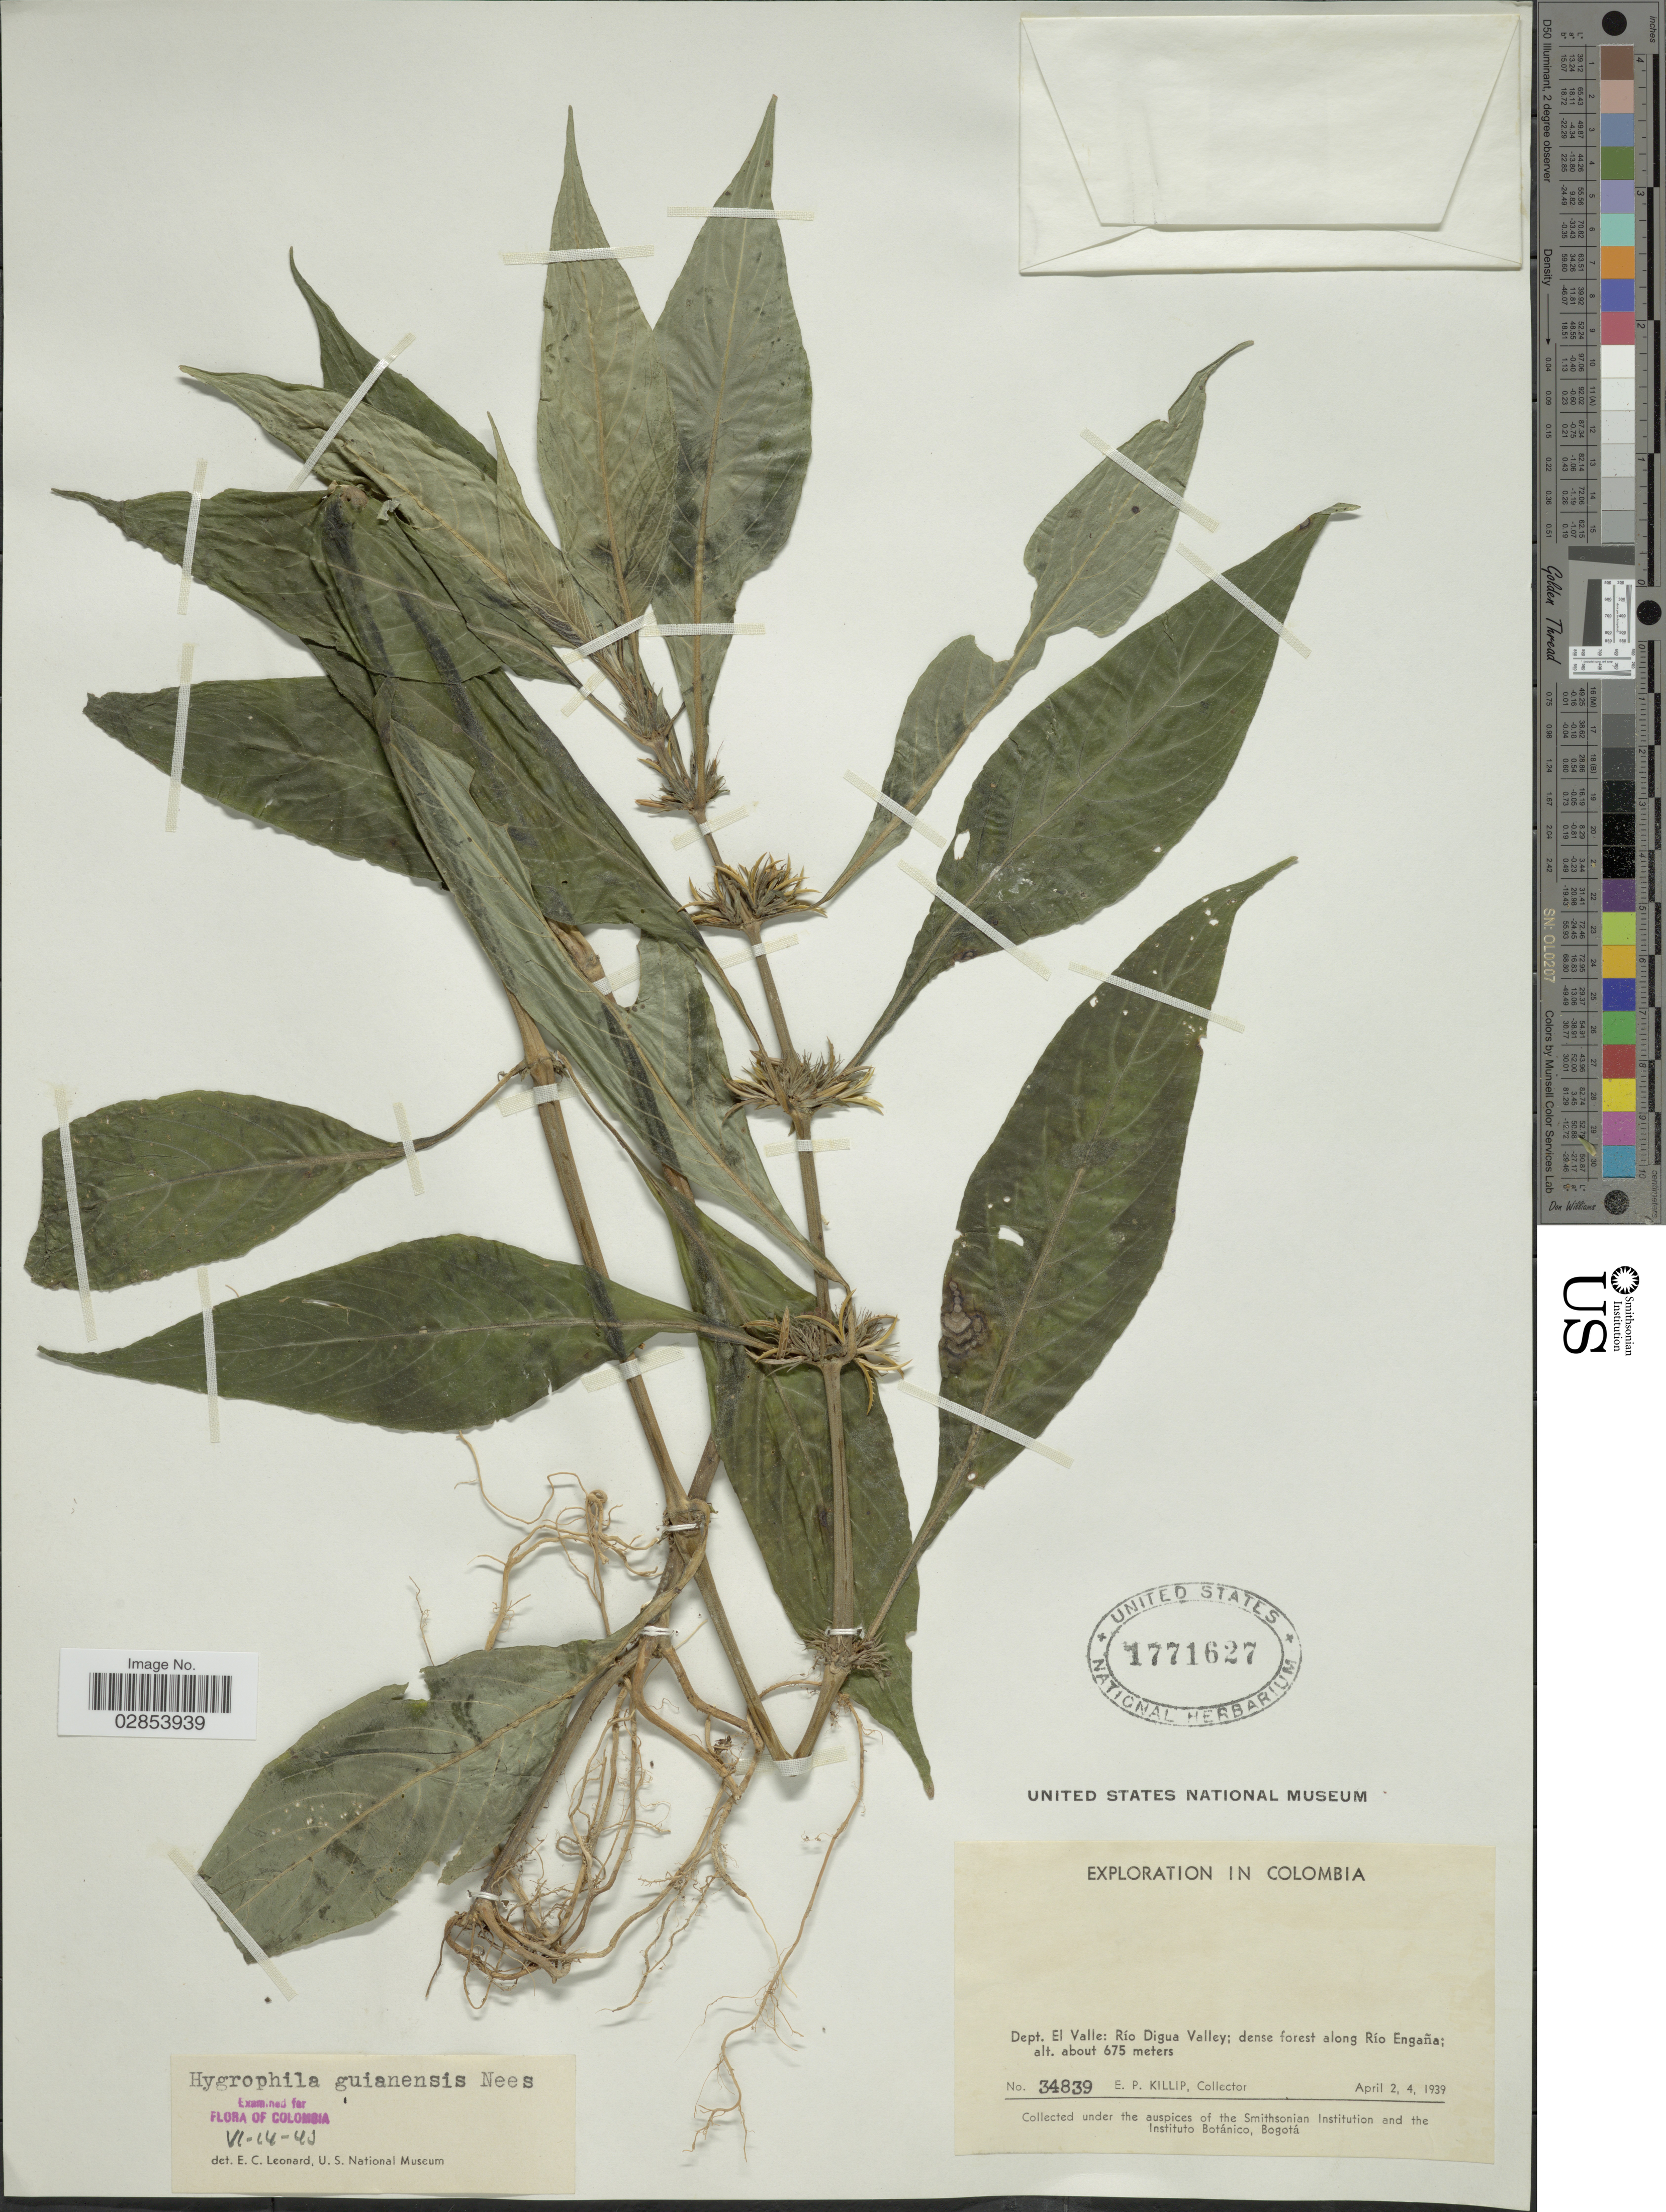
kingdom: Plantae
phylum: Tracheophyta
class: Magnoliopsida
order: Lamiales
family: Acanthaceae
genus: Hygrophila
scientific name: Hygrophila costata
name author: Nees & T. Nees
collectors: E. P. Killip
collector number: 34839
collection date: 1939-04-02/1939-04-04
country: Colombia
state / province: Valle del Cauca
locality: Dept. El Valle: Río Digua Valley; dense forest along Río Engaña.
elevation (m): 675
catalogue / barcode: US 1771627